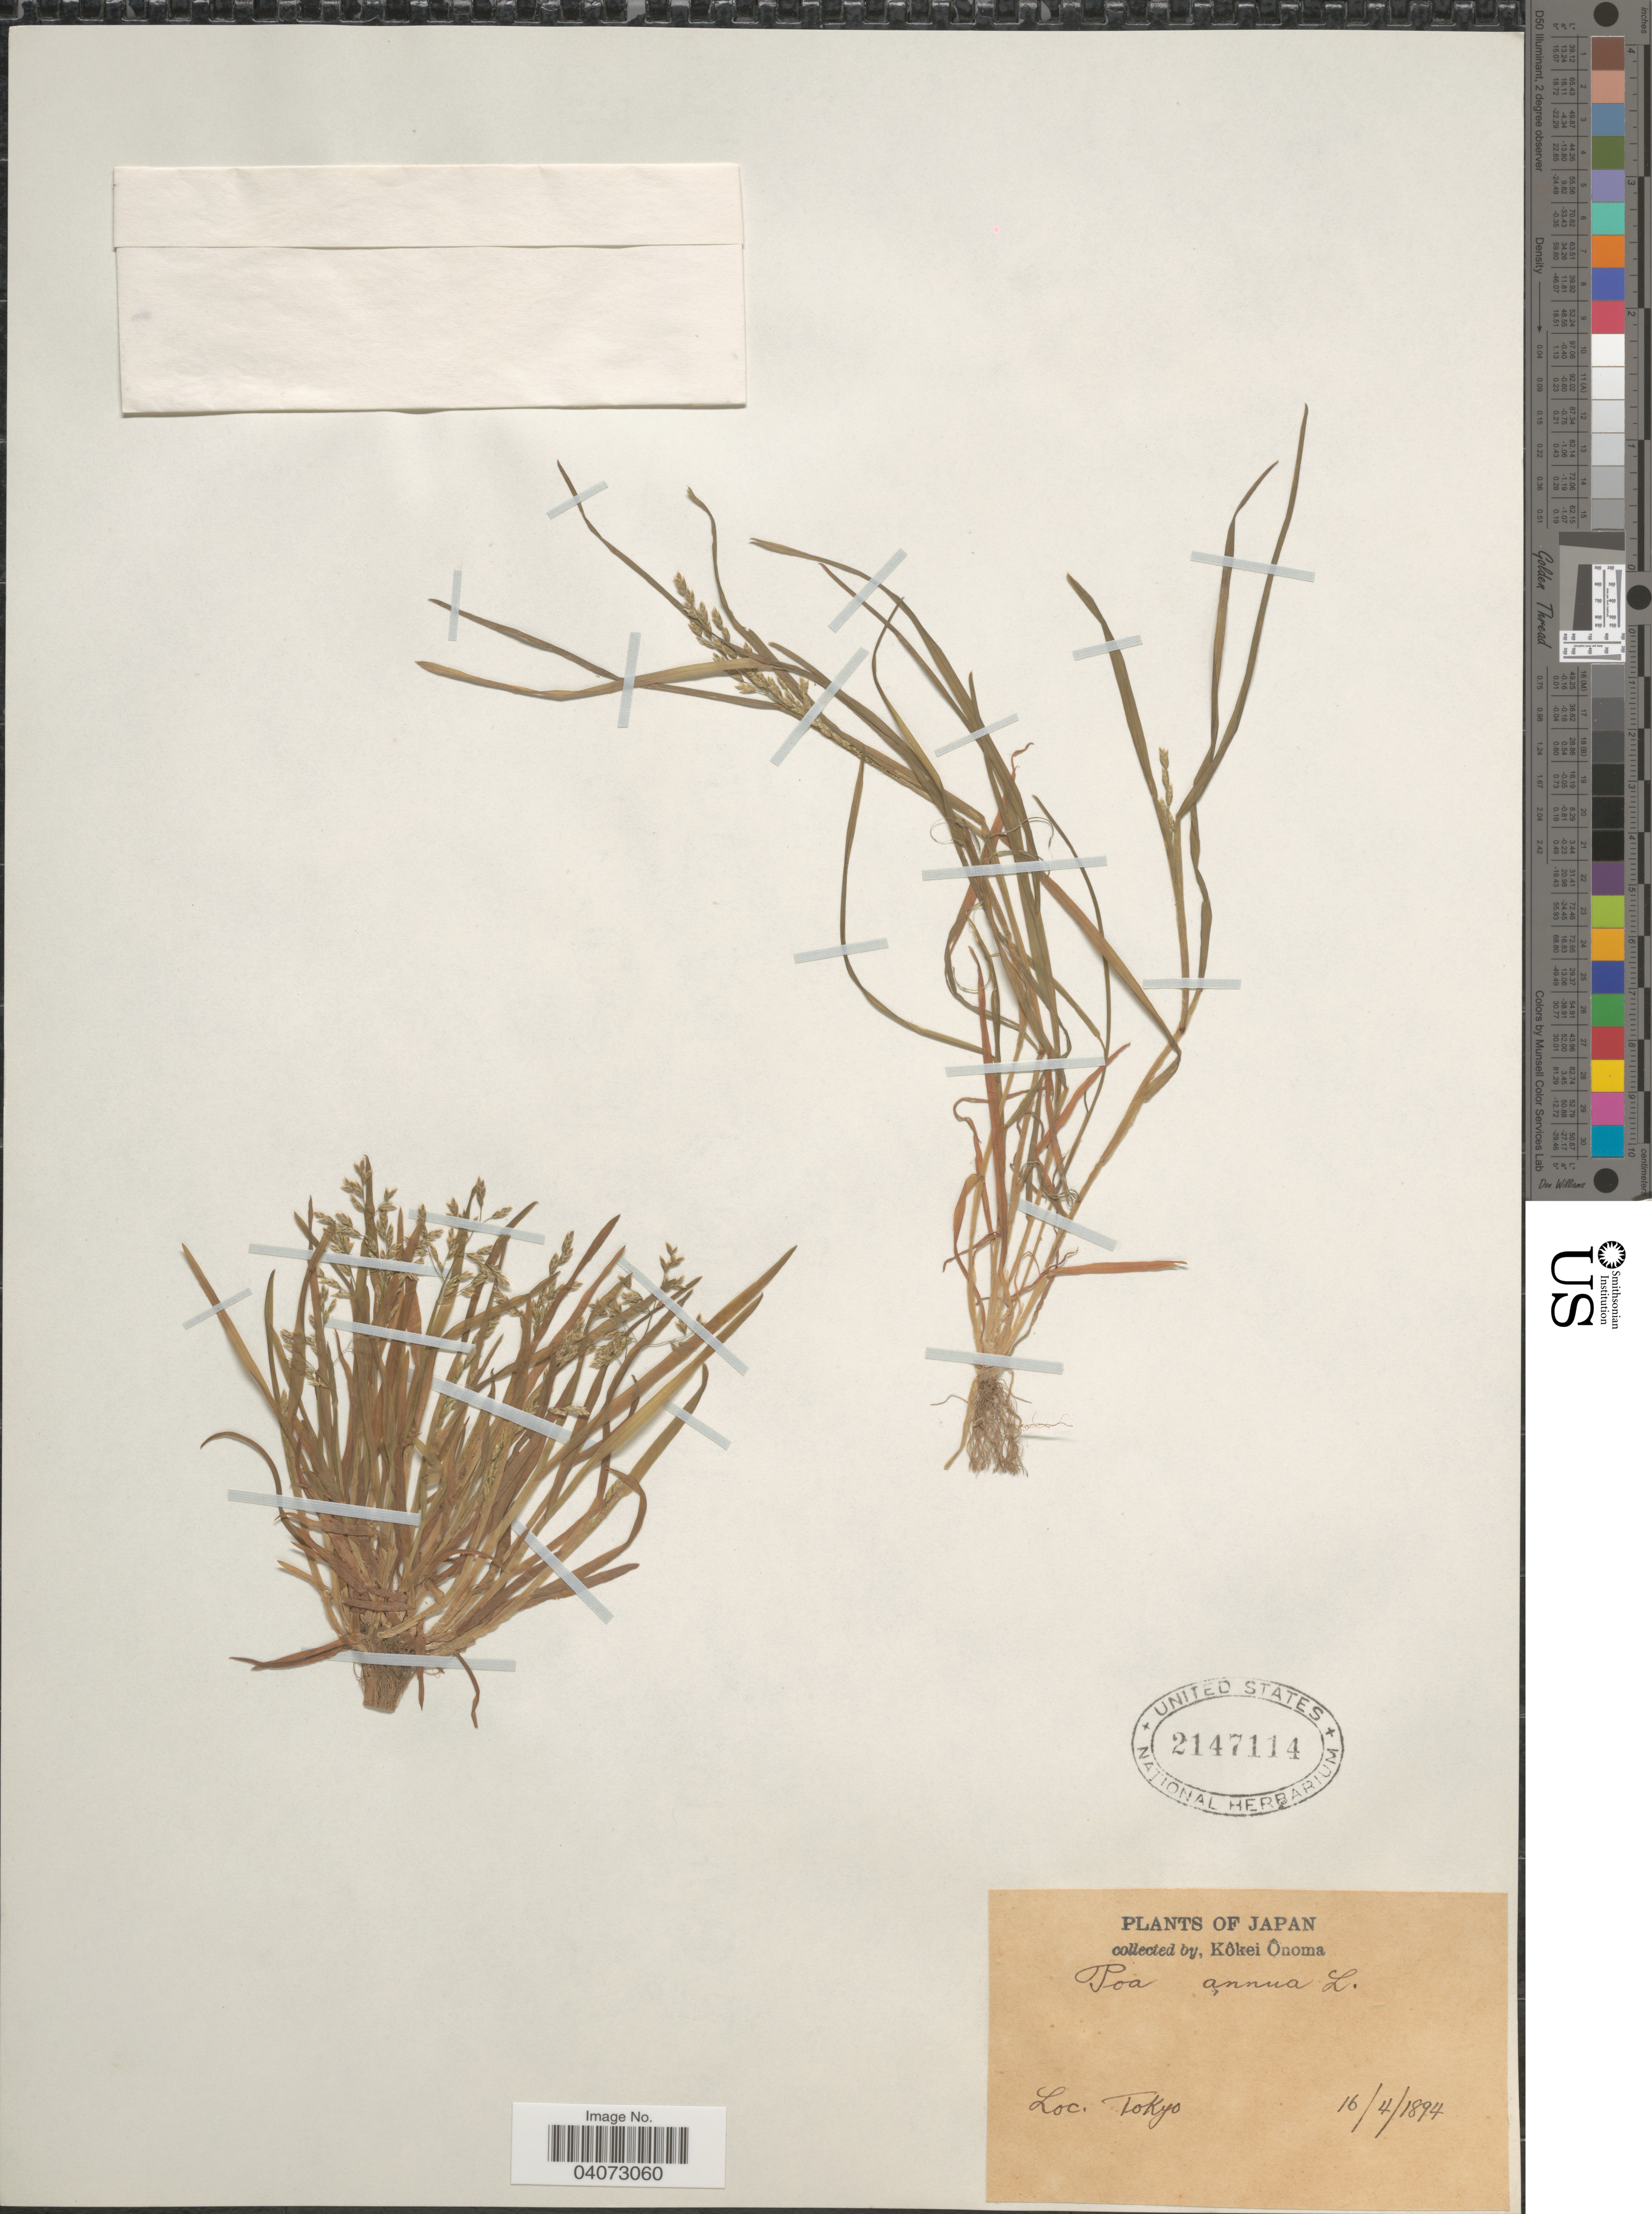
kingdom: Plantae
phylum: Tracheophyta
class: Liliopsida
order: Poales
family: Poaceae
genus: Poa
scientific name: Poa annua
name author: L.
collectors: K. Onoma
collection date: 1894-04-16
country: Japan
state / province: Tokyo, Federal City of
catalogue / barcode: US 2147114